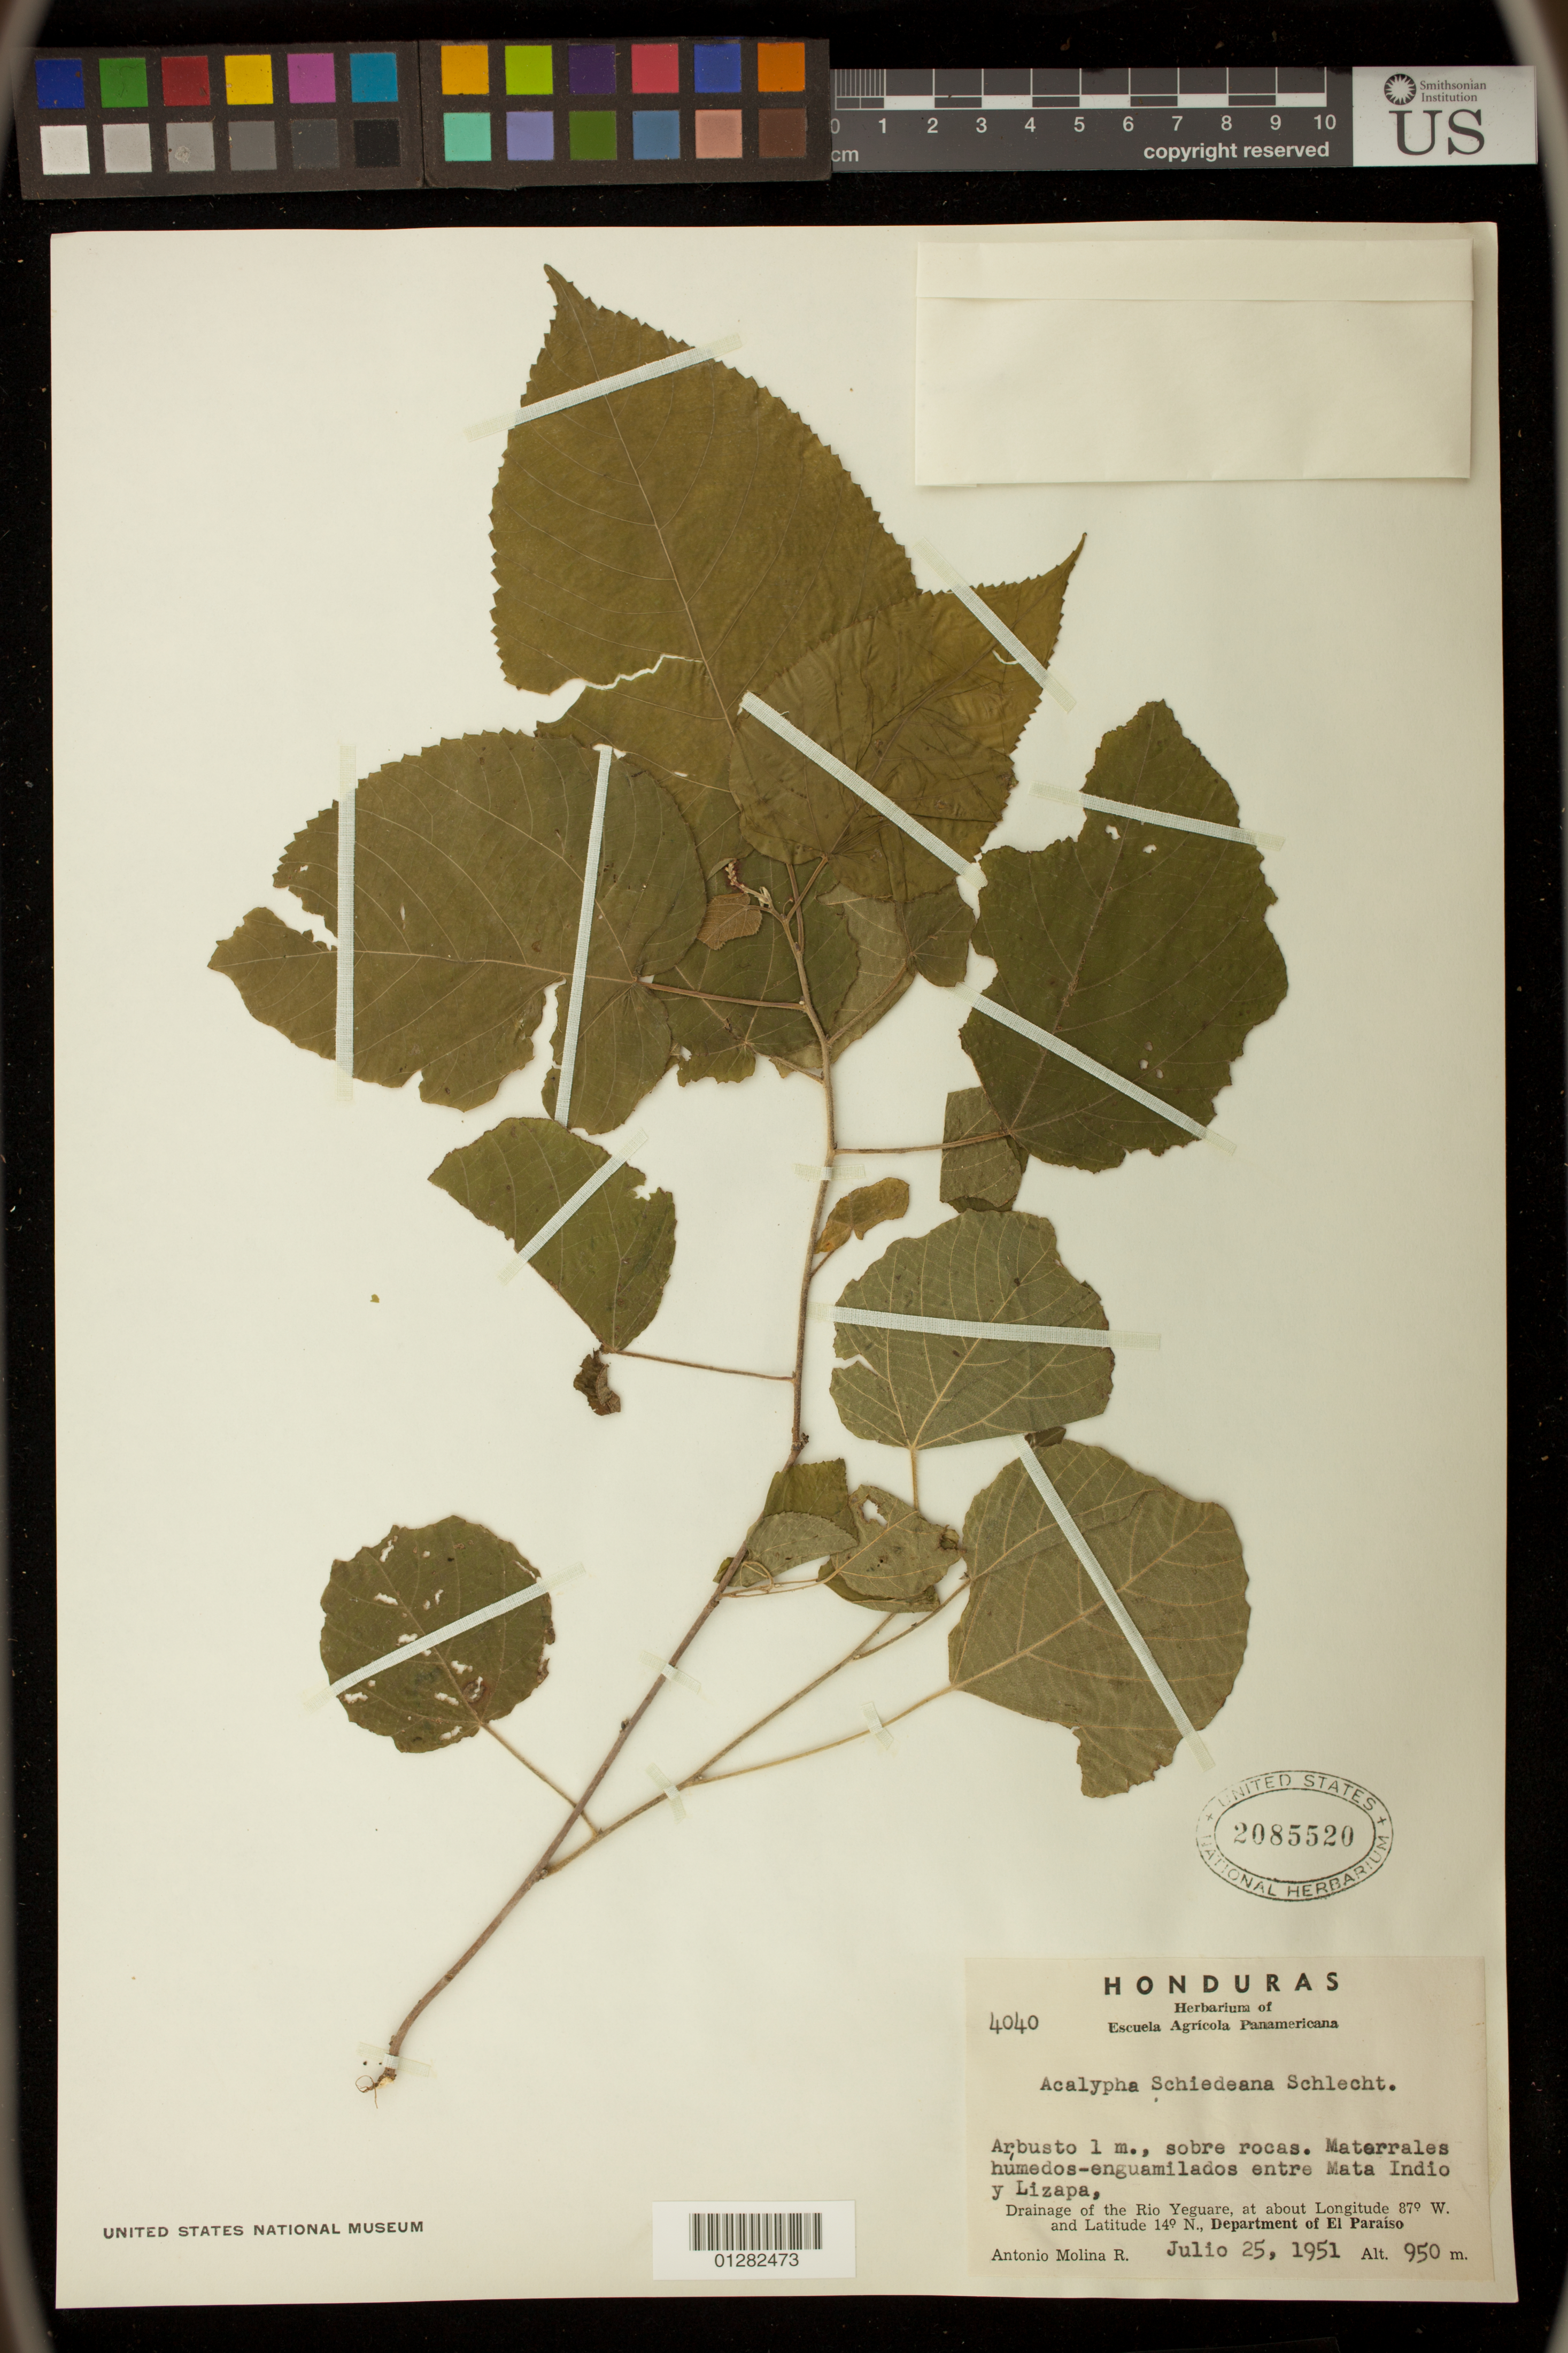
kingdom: Plantae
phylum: Tracheophyta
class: Magnoliopsida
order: Malpighiales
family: Euphorbiaceae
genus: Acalypha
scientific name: Acalypha schiedeana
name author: Schltdl.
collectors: A. Molina R.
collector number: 4040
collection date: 1951-07-25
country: Honduras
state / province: El Paraíso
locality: Drainage of the Rio Yeguare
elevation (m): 950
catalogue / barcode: US 2085520